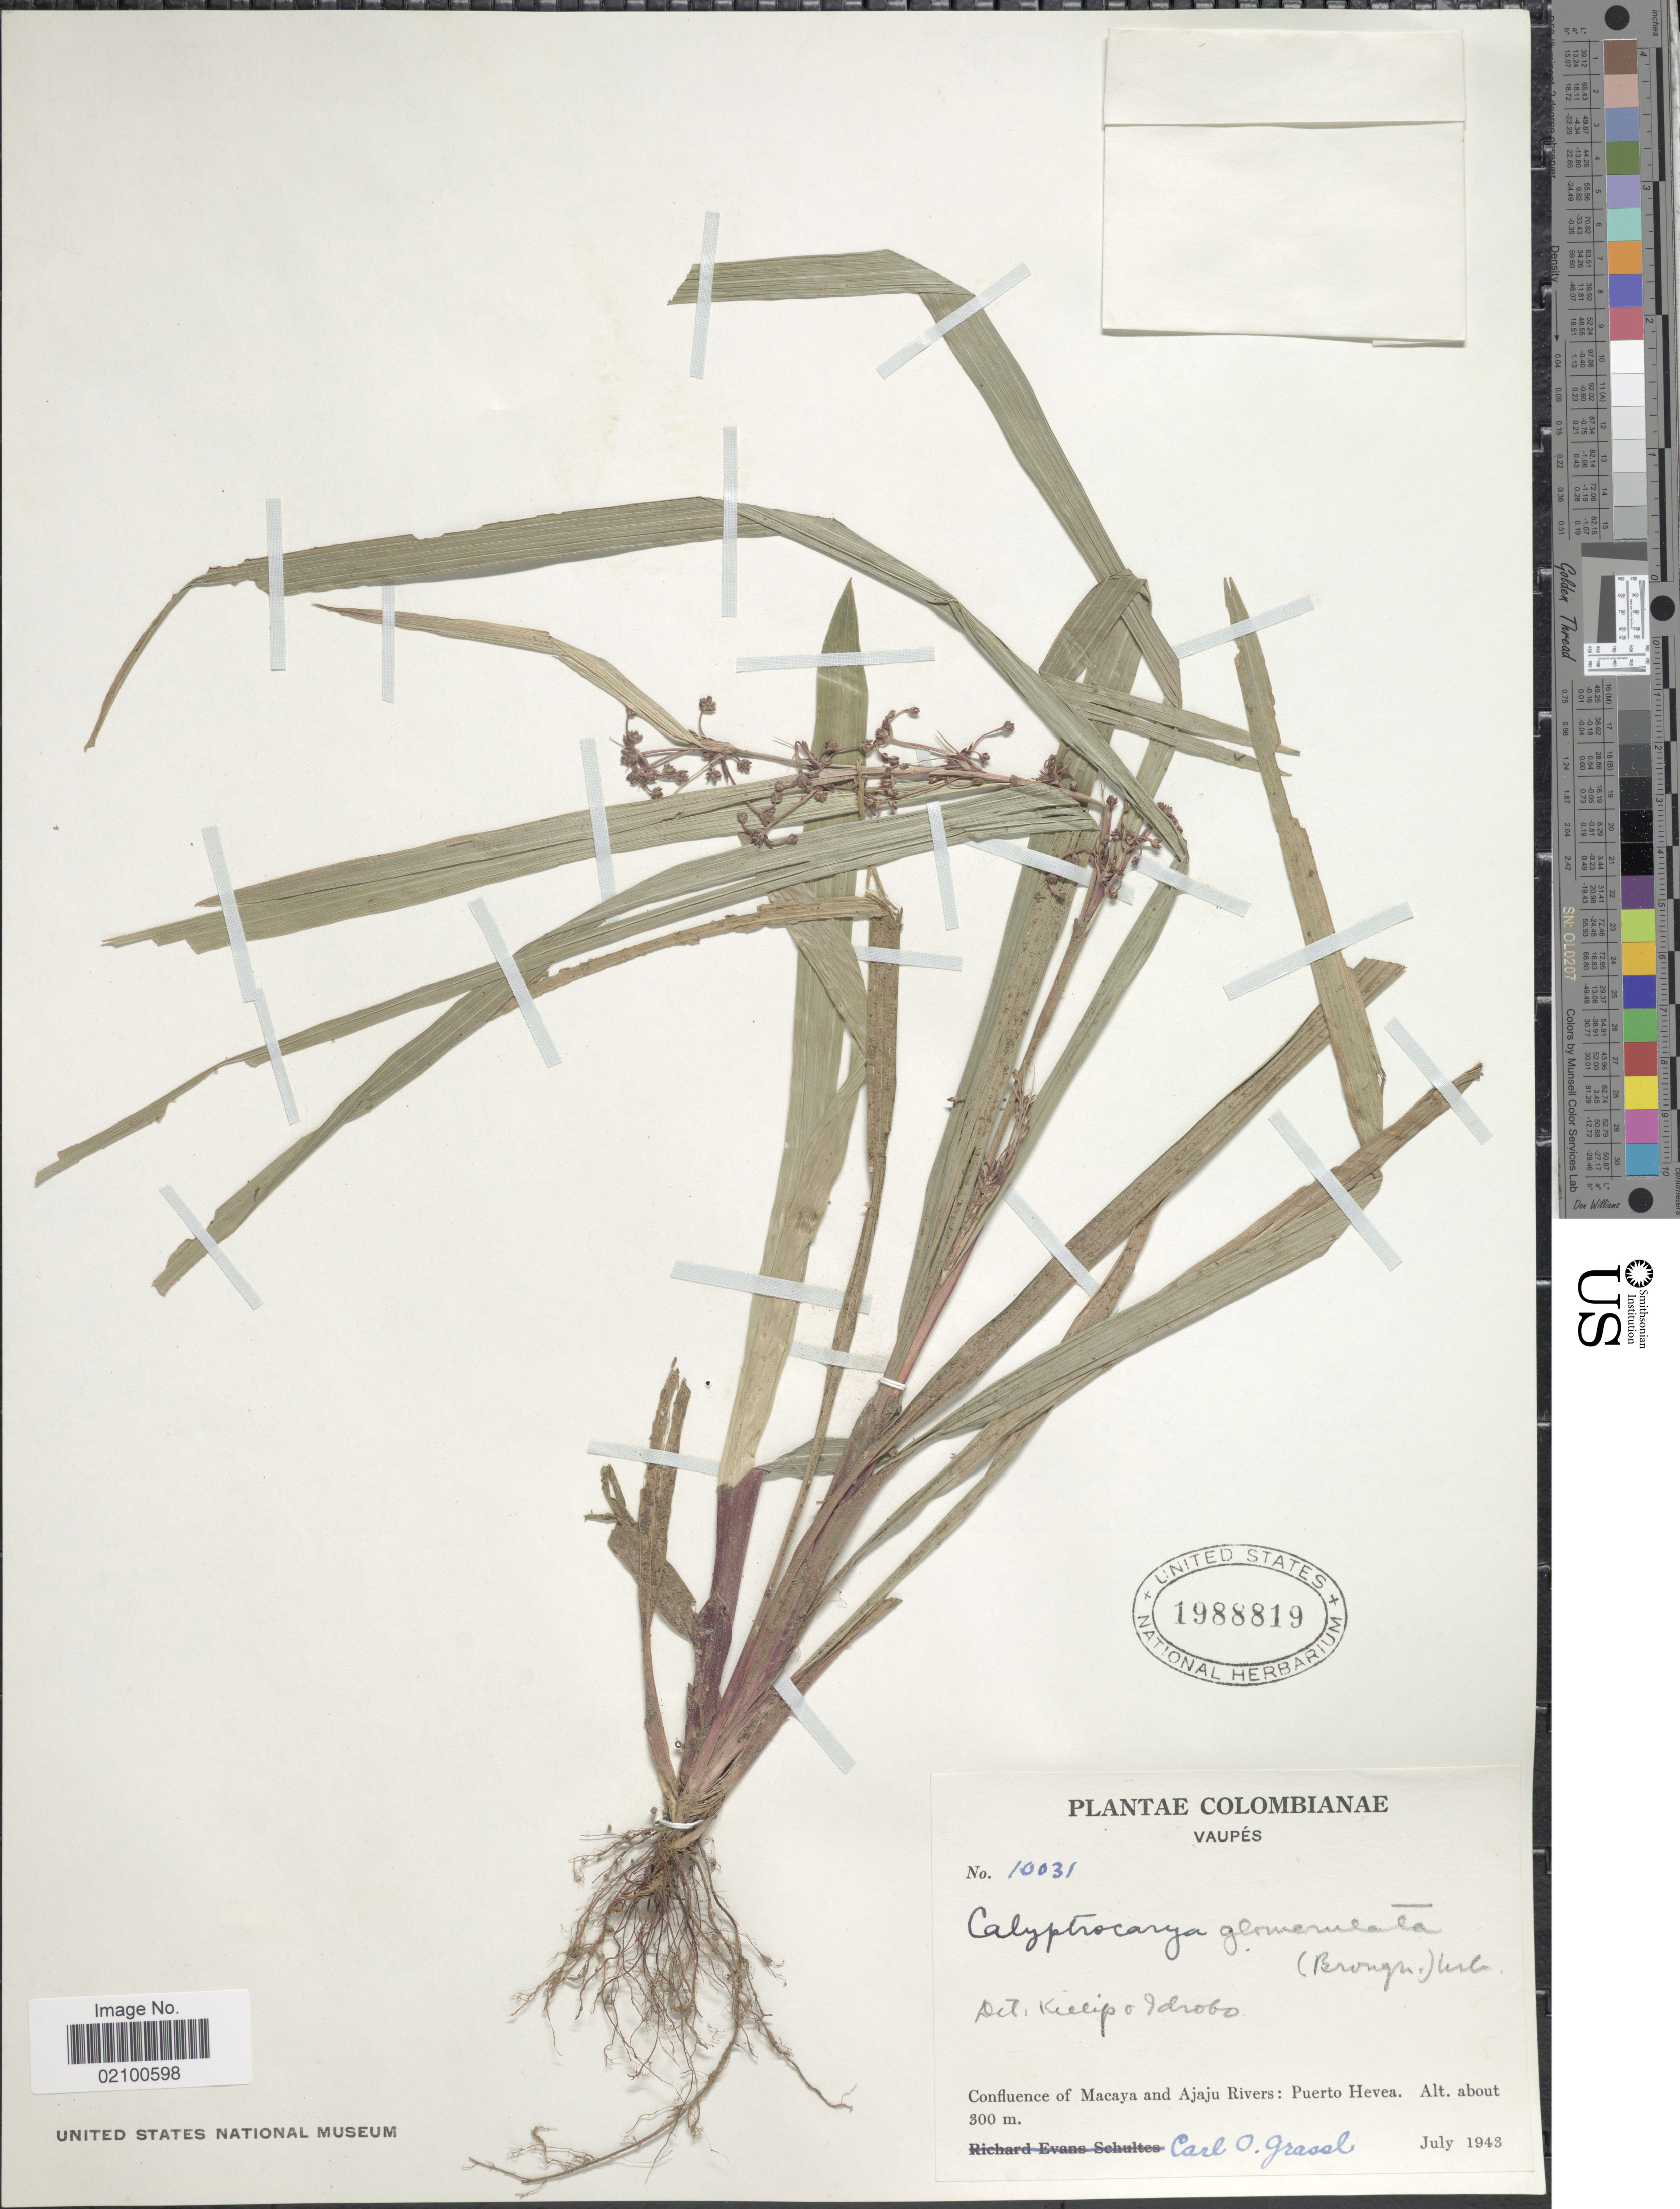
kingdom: Plantae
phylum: Tracheophyta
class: Liliopsida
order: Poales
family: Cyperaceae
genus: Calyptrocarya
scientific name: Calyptrocarya glomerulata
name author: (Brongn.) Urb.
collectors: C. Grassl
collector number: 10031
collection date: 1943-07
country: Colombia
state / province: Vaupés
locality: Confluence of Macaya and Ajaju Rivers, Puerto Hevea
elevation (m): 300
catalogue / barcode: US 1988819